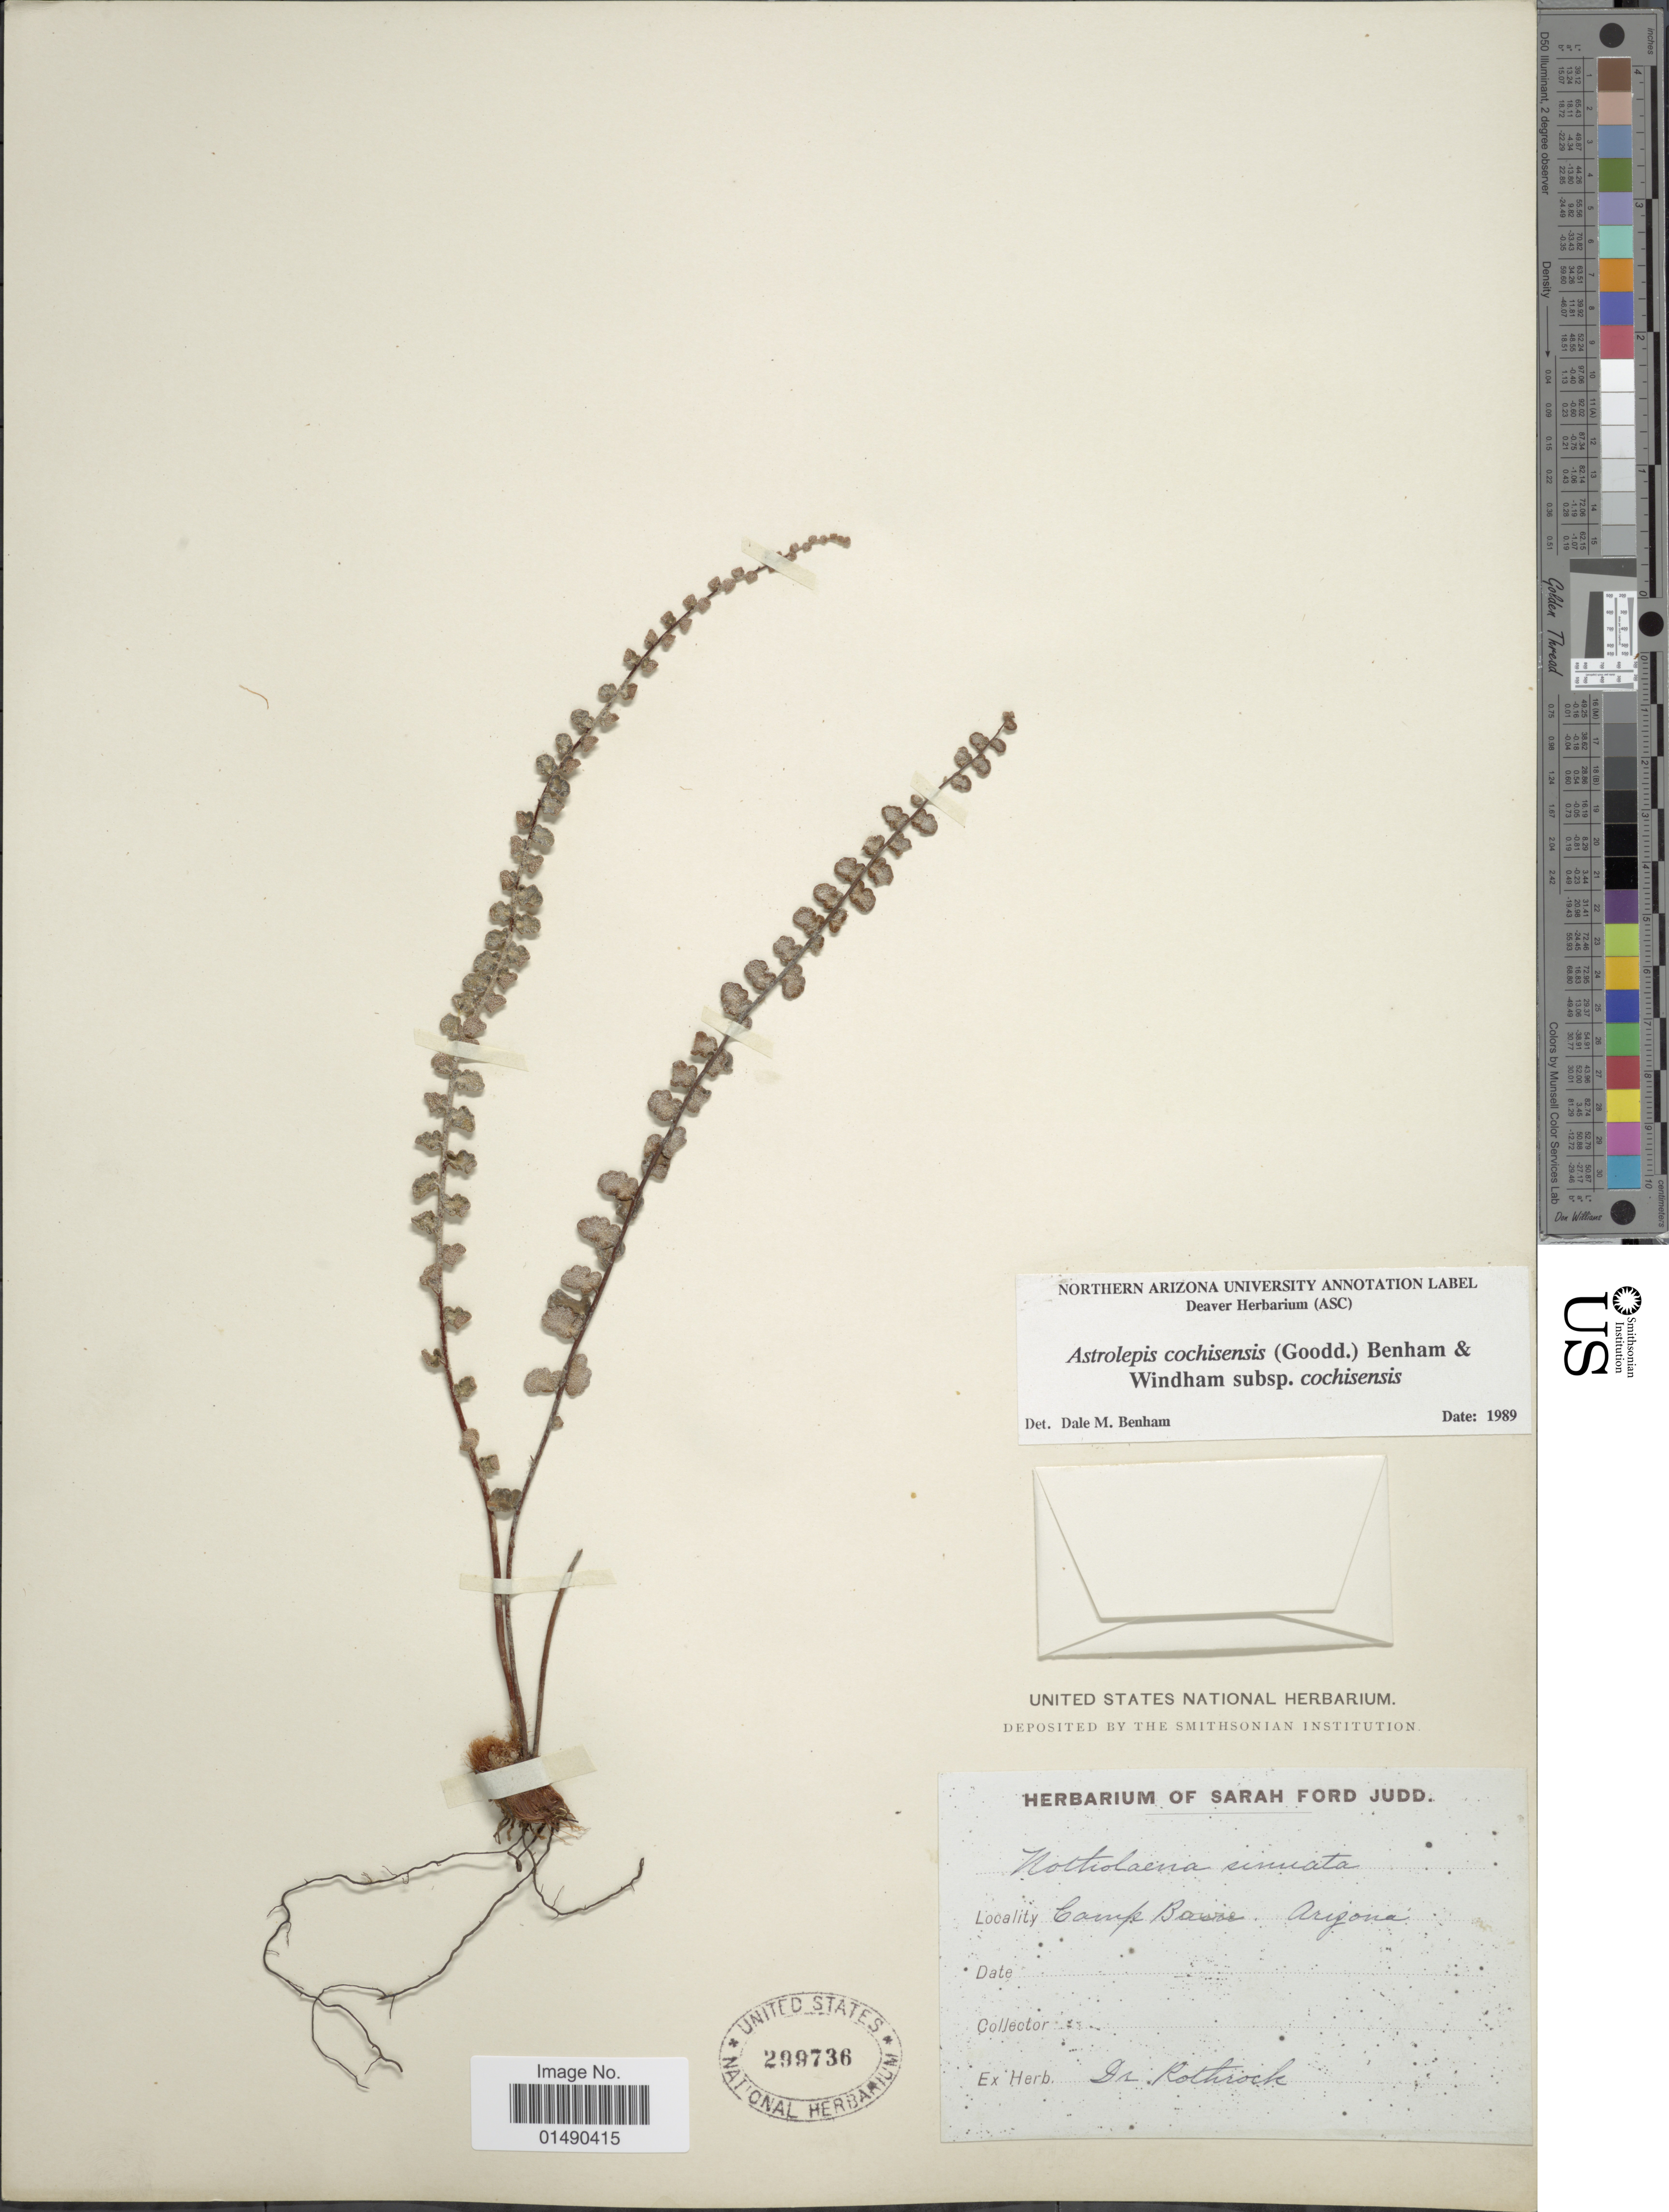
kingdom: Plantae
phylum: Tracheophyta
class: Polypodiopsida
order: Polypodiales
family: Pteridaceae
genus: Astrolepis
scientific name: Astrolepis cochisensis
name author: (C.O. Goodd.) D.M. Benham & Windham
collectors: Rothrock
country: United States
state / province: Arizona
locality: Camp Bowie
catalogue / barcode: US 299736